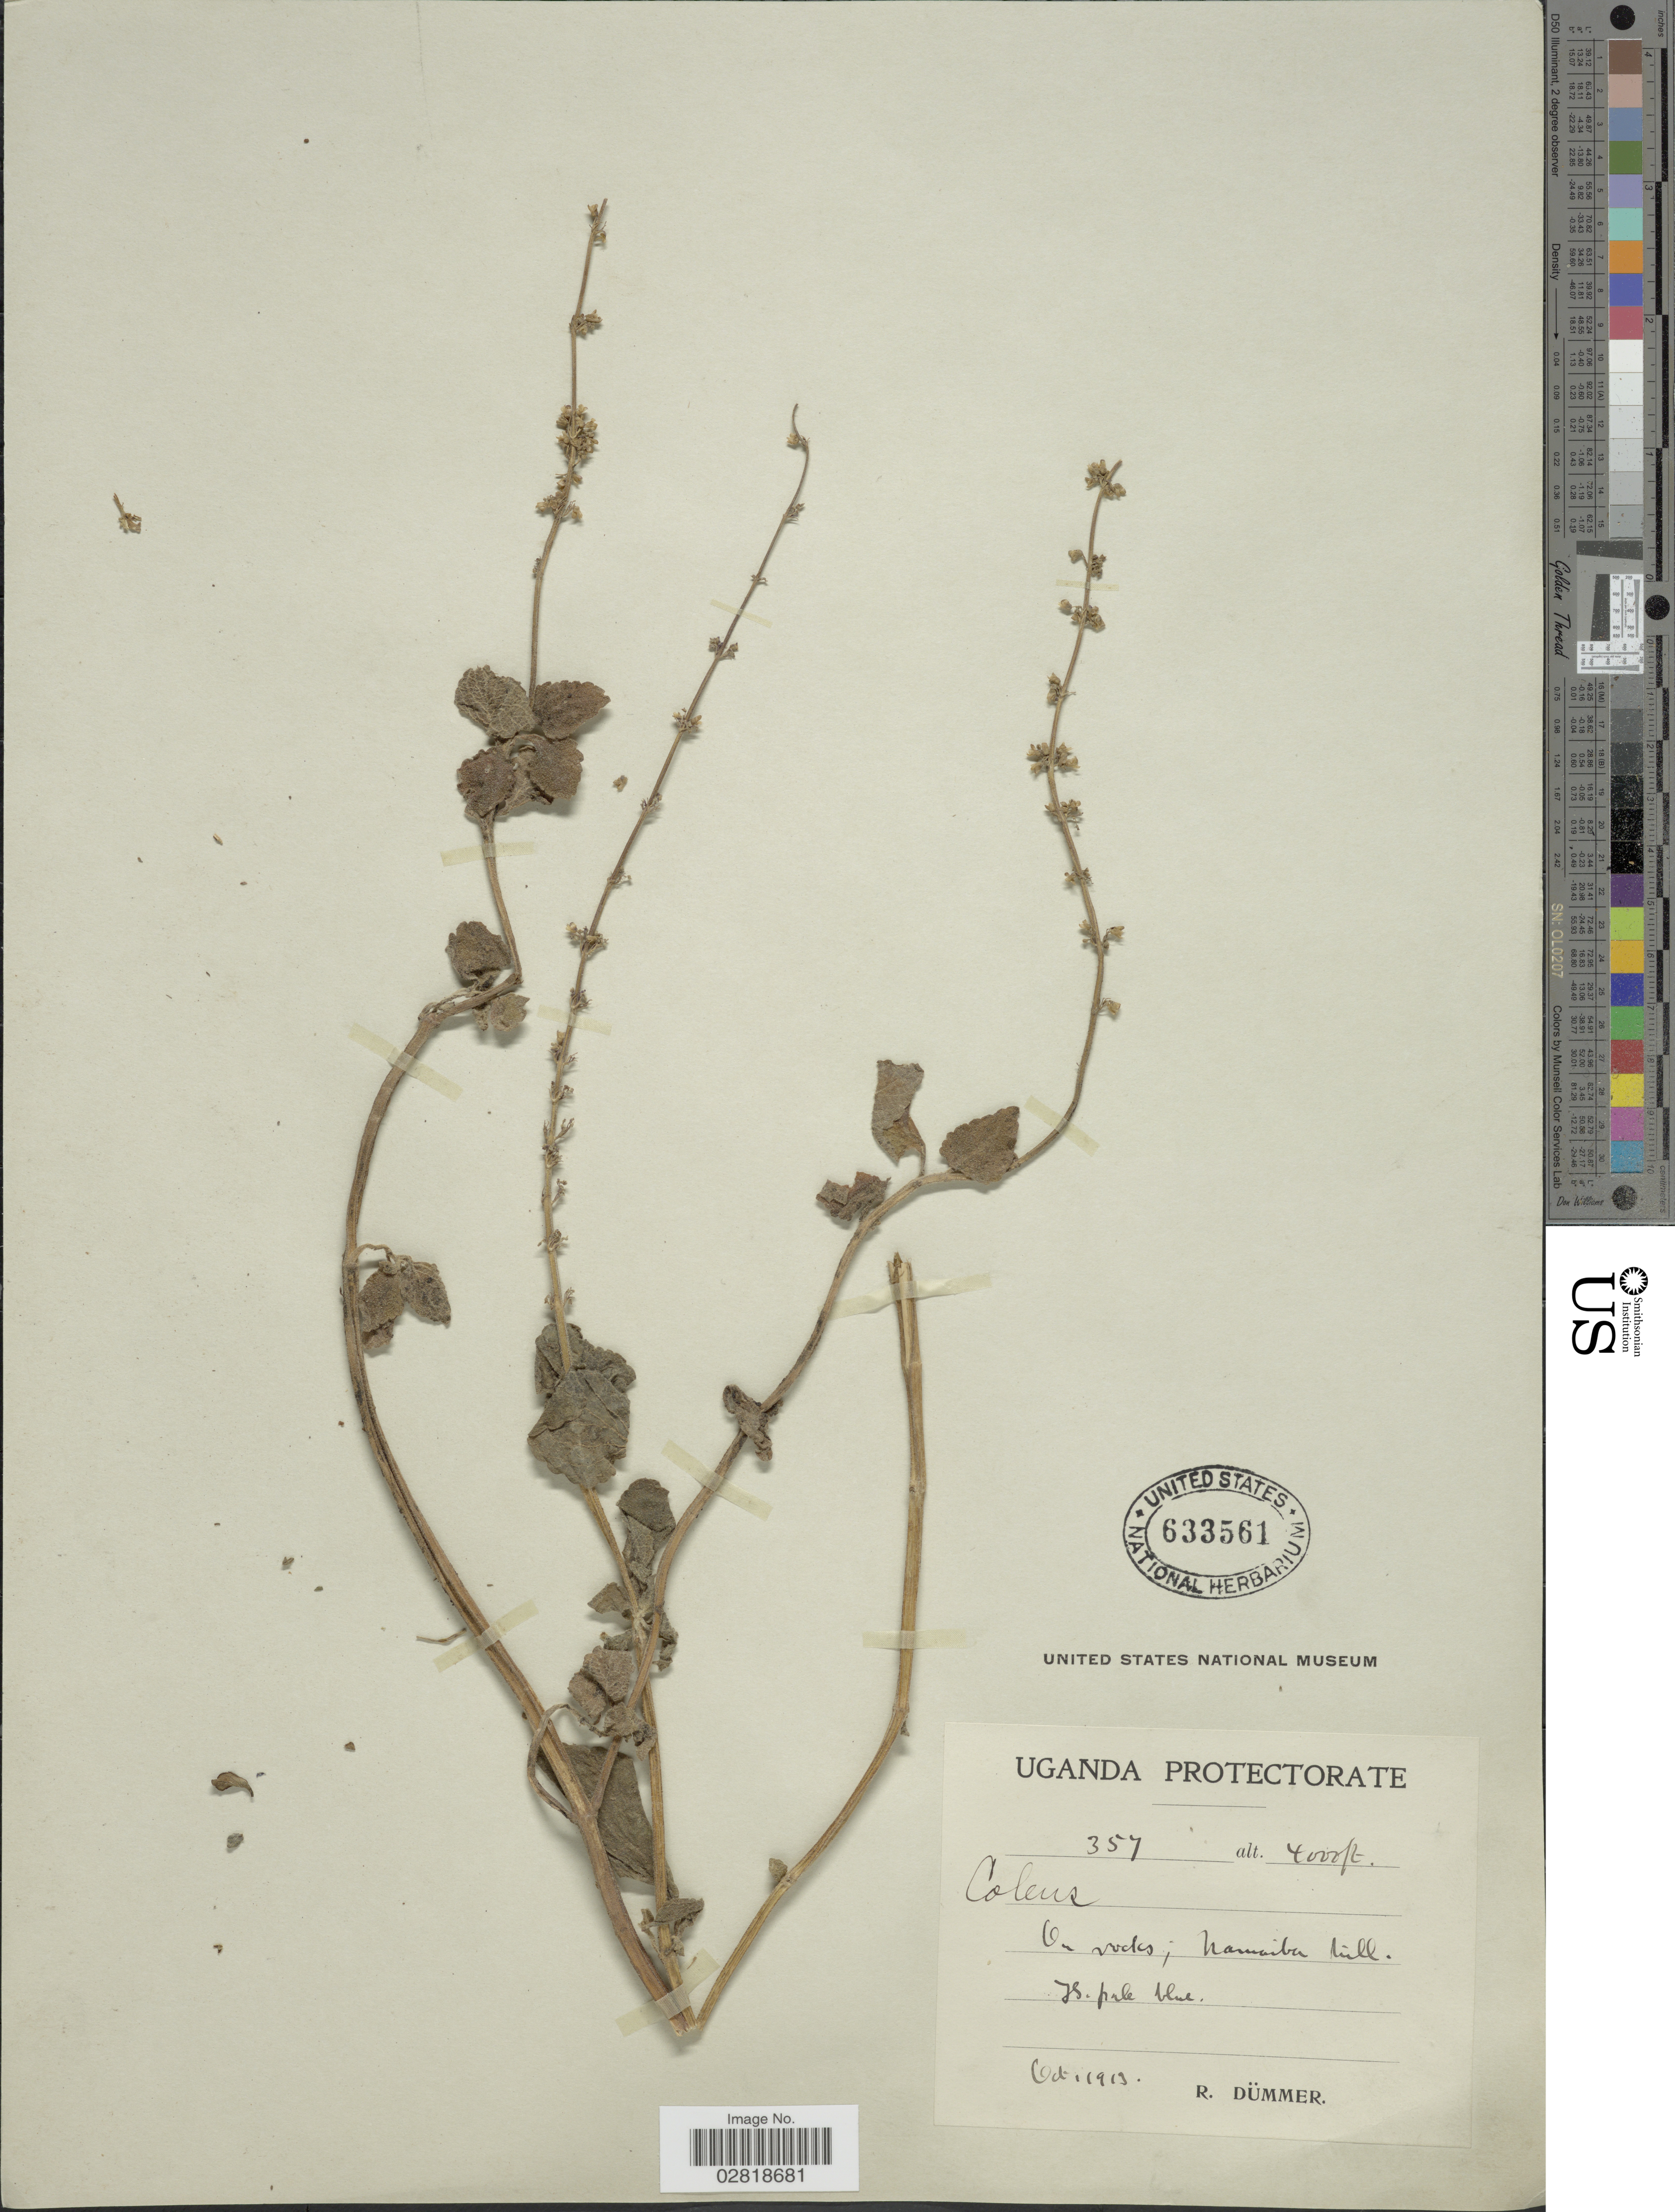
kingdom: Plantae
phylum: Tracheophyta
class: Magnoliopsida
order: Lamiales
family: Lamiaceae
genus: Plectranthus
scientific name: Plectranthus sp.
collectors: R. A. Dümmer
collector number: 357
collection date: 1913-10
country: Uganda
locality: Uganda Protectorate. On rocks, Namaiba hill.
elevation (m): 1219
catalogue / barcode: US 633561